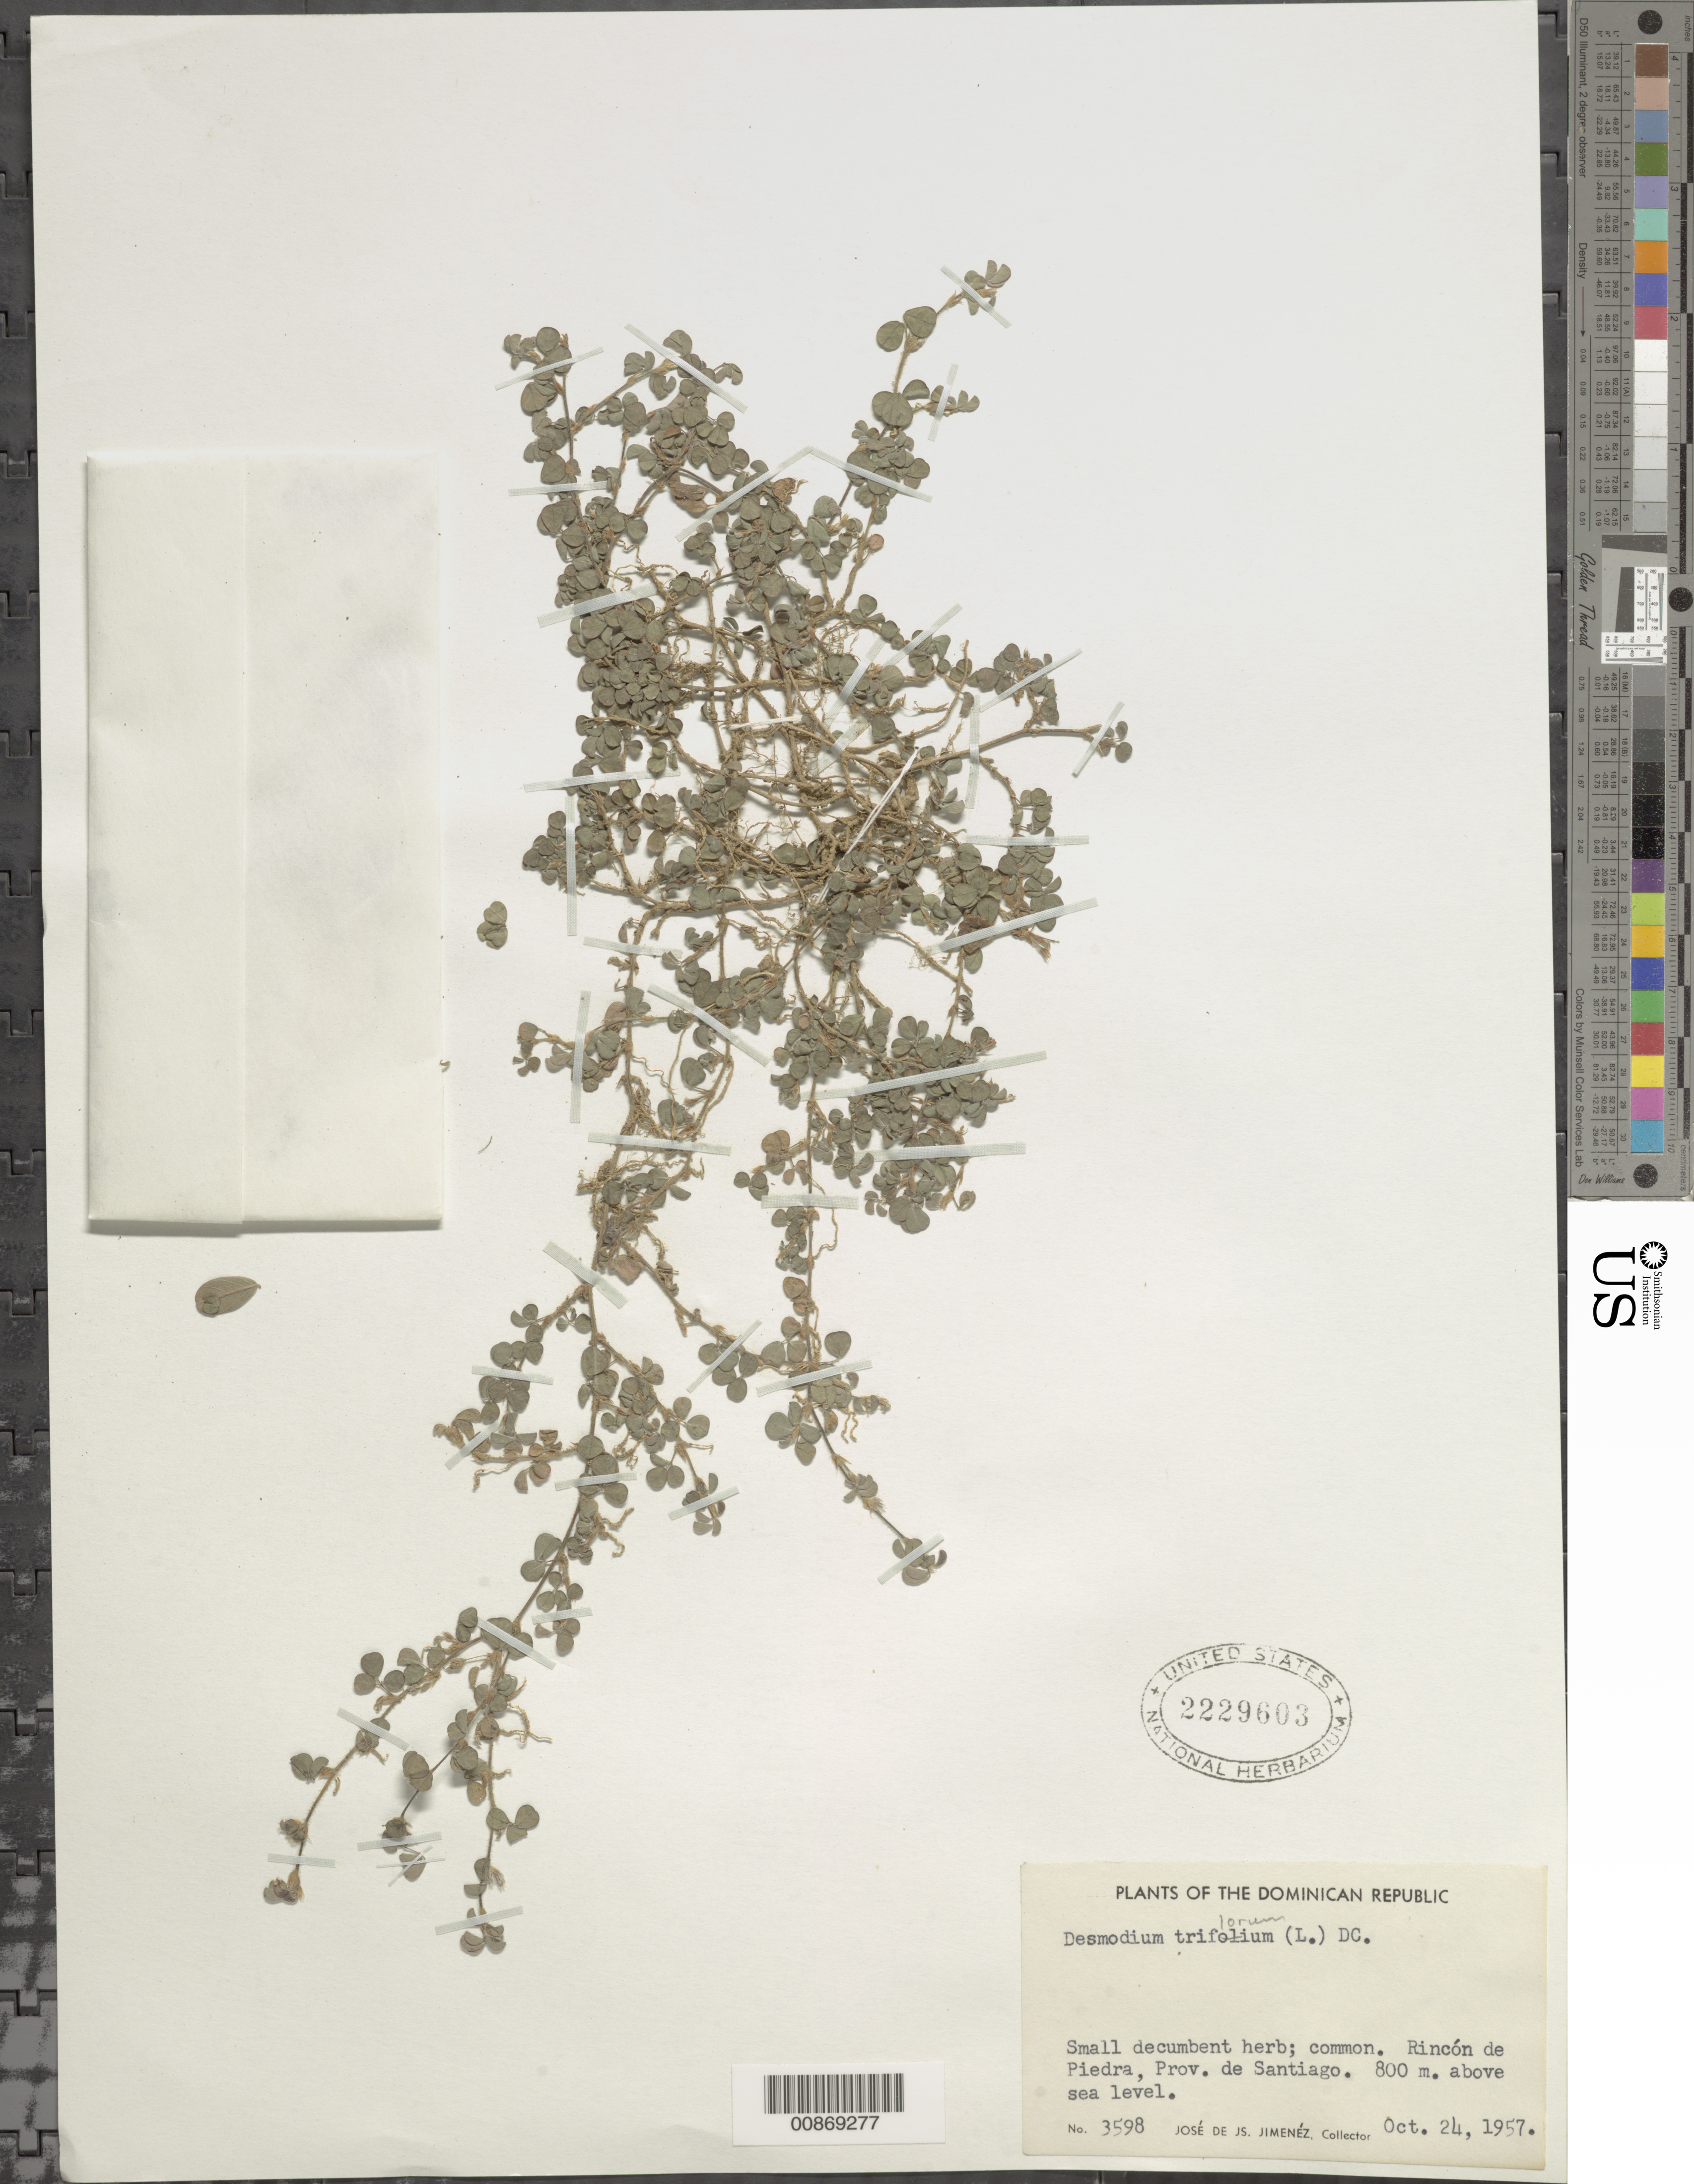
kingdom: Plantae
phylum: Tracheophyta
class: Magnoliopsida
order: Fabales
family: Fabaceae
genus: Grona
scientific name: Grona triflora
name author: (L.) H. Ohashi & K. Ohashi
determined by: Strong, Mark T., (BOT), Smithsonian Institution - National Museum of Natural History (UNITED STATES)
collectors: J. J. Jiménez Almonte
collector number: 3598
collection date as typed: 24 Oct 1957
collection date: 1957-10-24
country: Dominican Republic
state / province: Santiago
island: Hispaniola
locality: Rincón de Piedra.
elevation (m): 800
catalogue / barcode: US 2229603